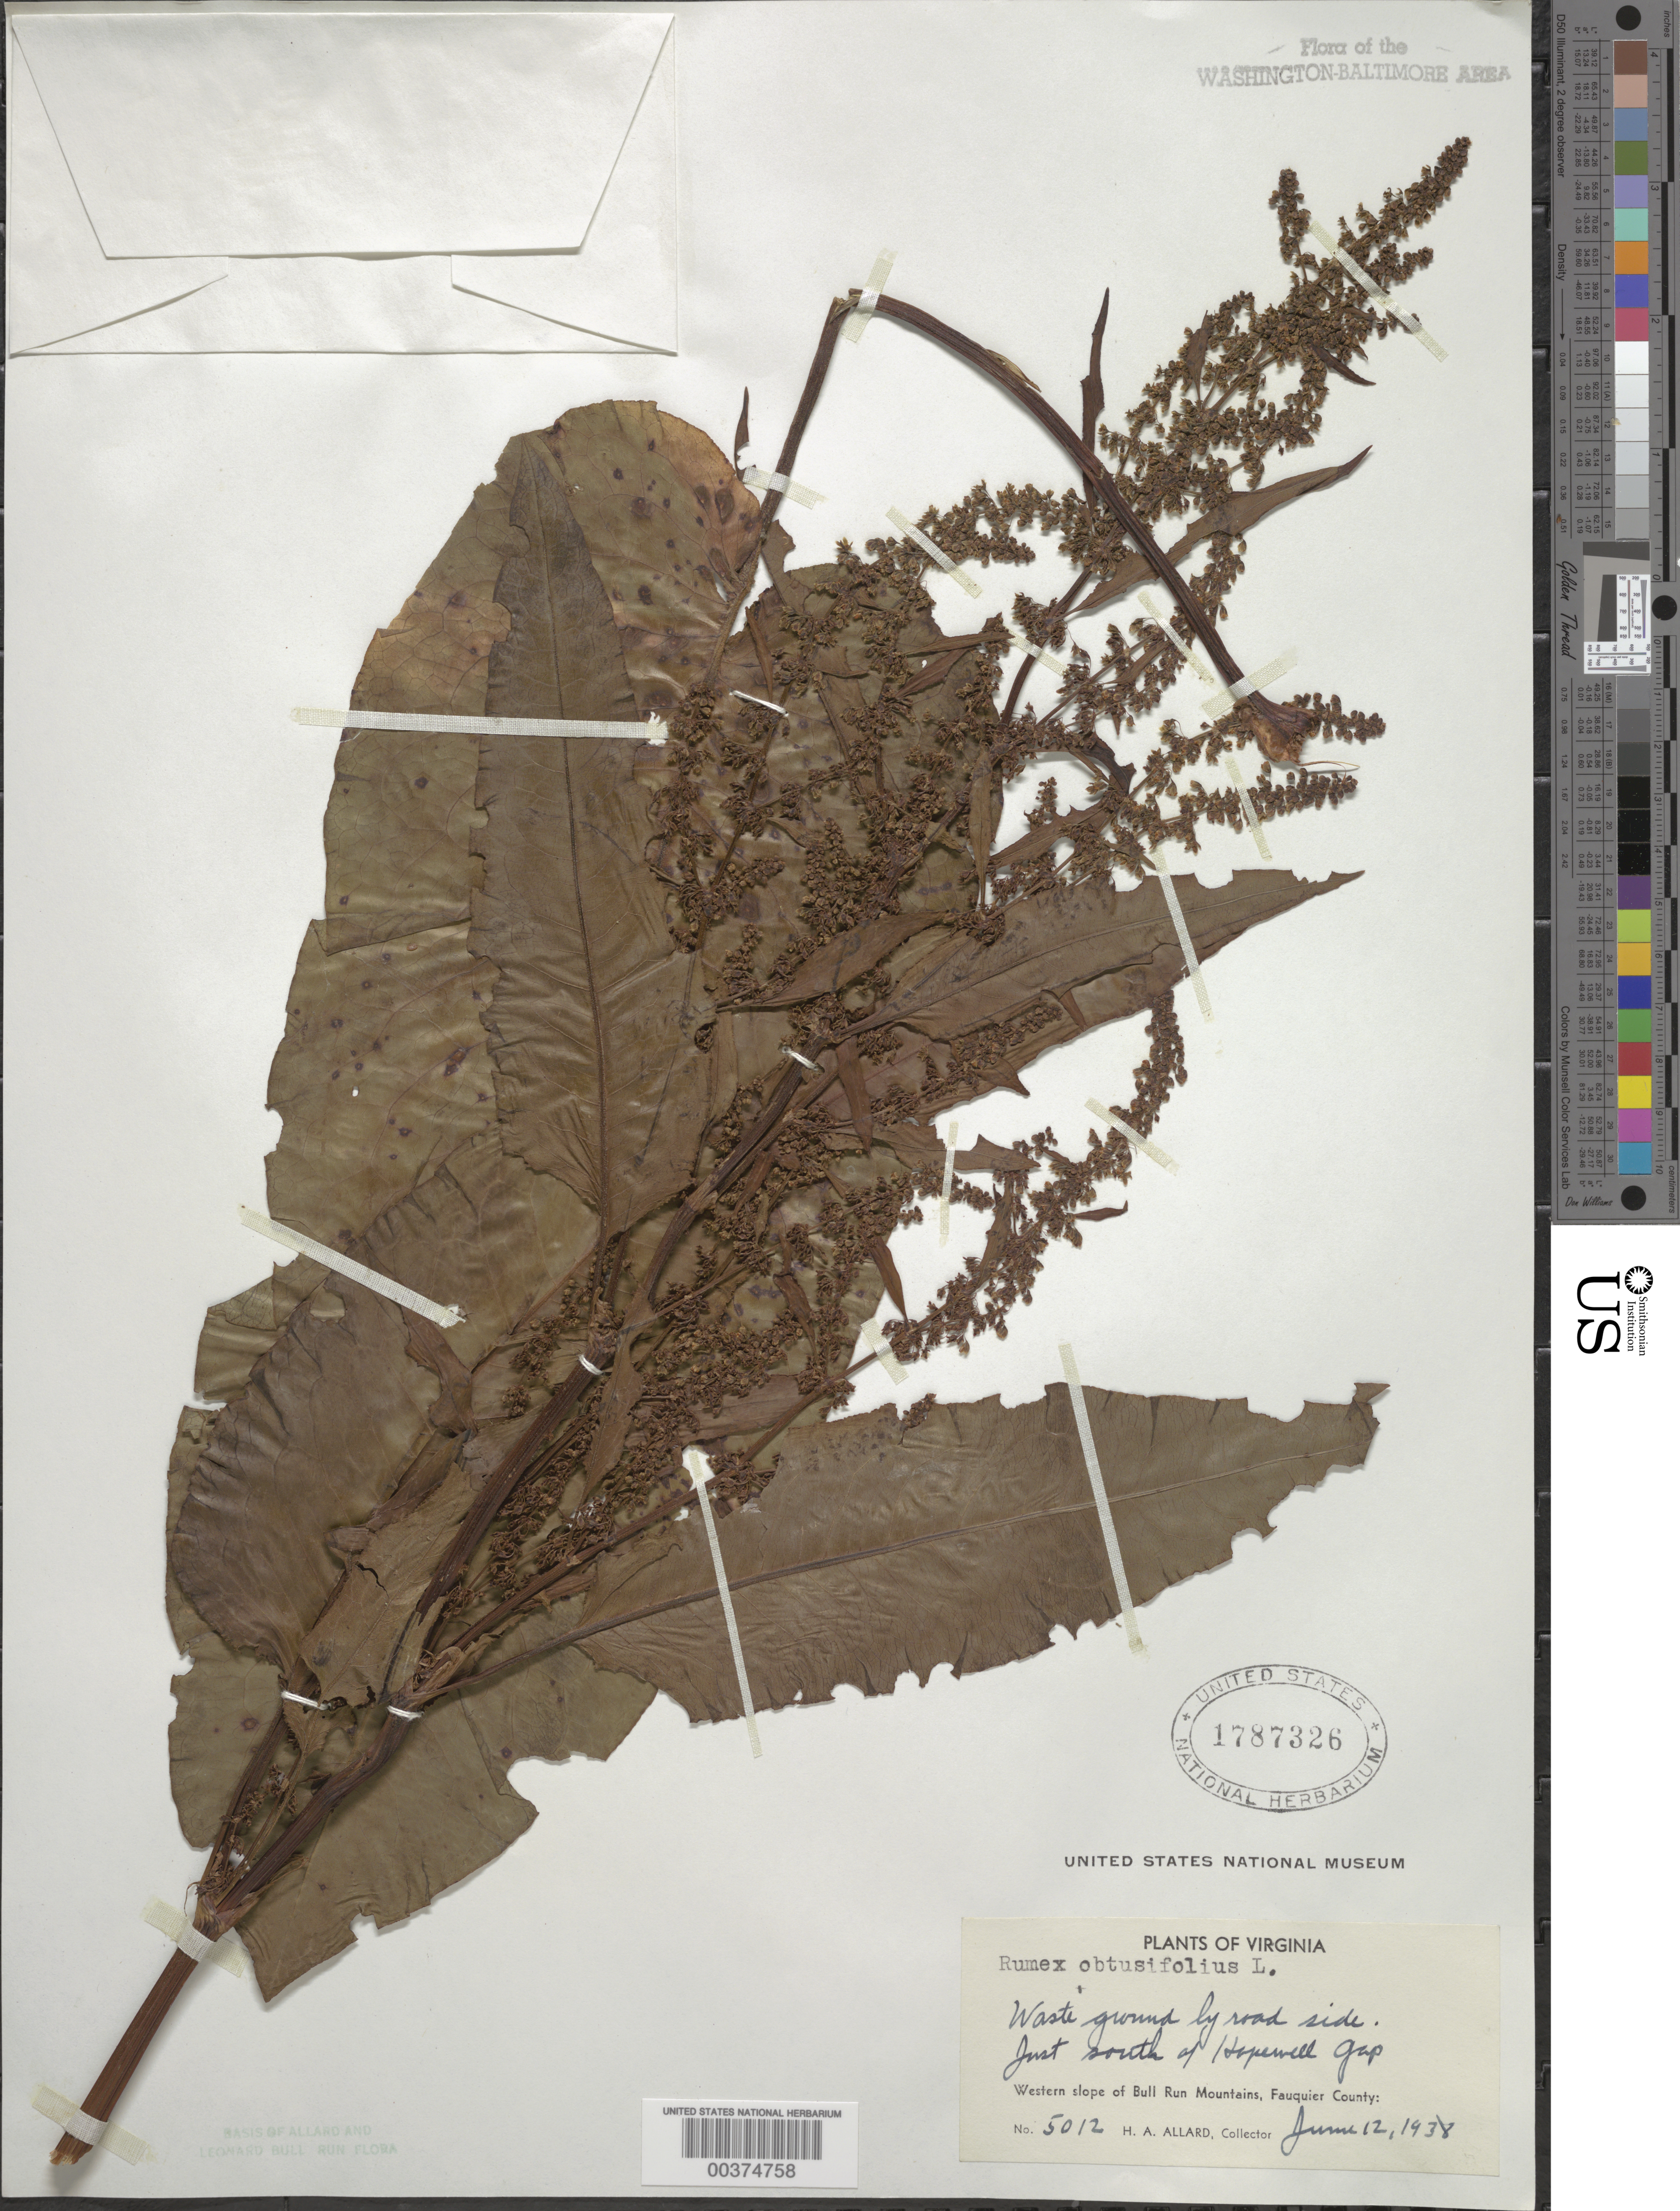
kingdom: Plantae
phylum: Tracheophyta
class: Magnoliopsida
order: Caryophyllales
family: Polygonaceae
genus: Rumex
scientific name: Rumex obtusifolius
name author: L.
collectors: H. A. Allard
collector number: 5012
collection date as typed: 12 Jun 1938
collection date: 1938-06-12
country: United States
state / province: Virginia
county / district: Fauquier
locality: South of Hopewell Gap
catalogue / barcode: US 1787326